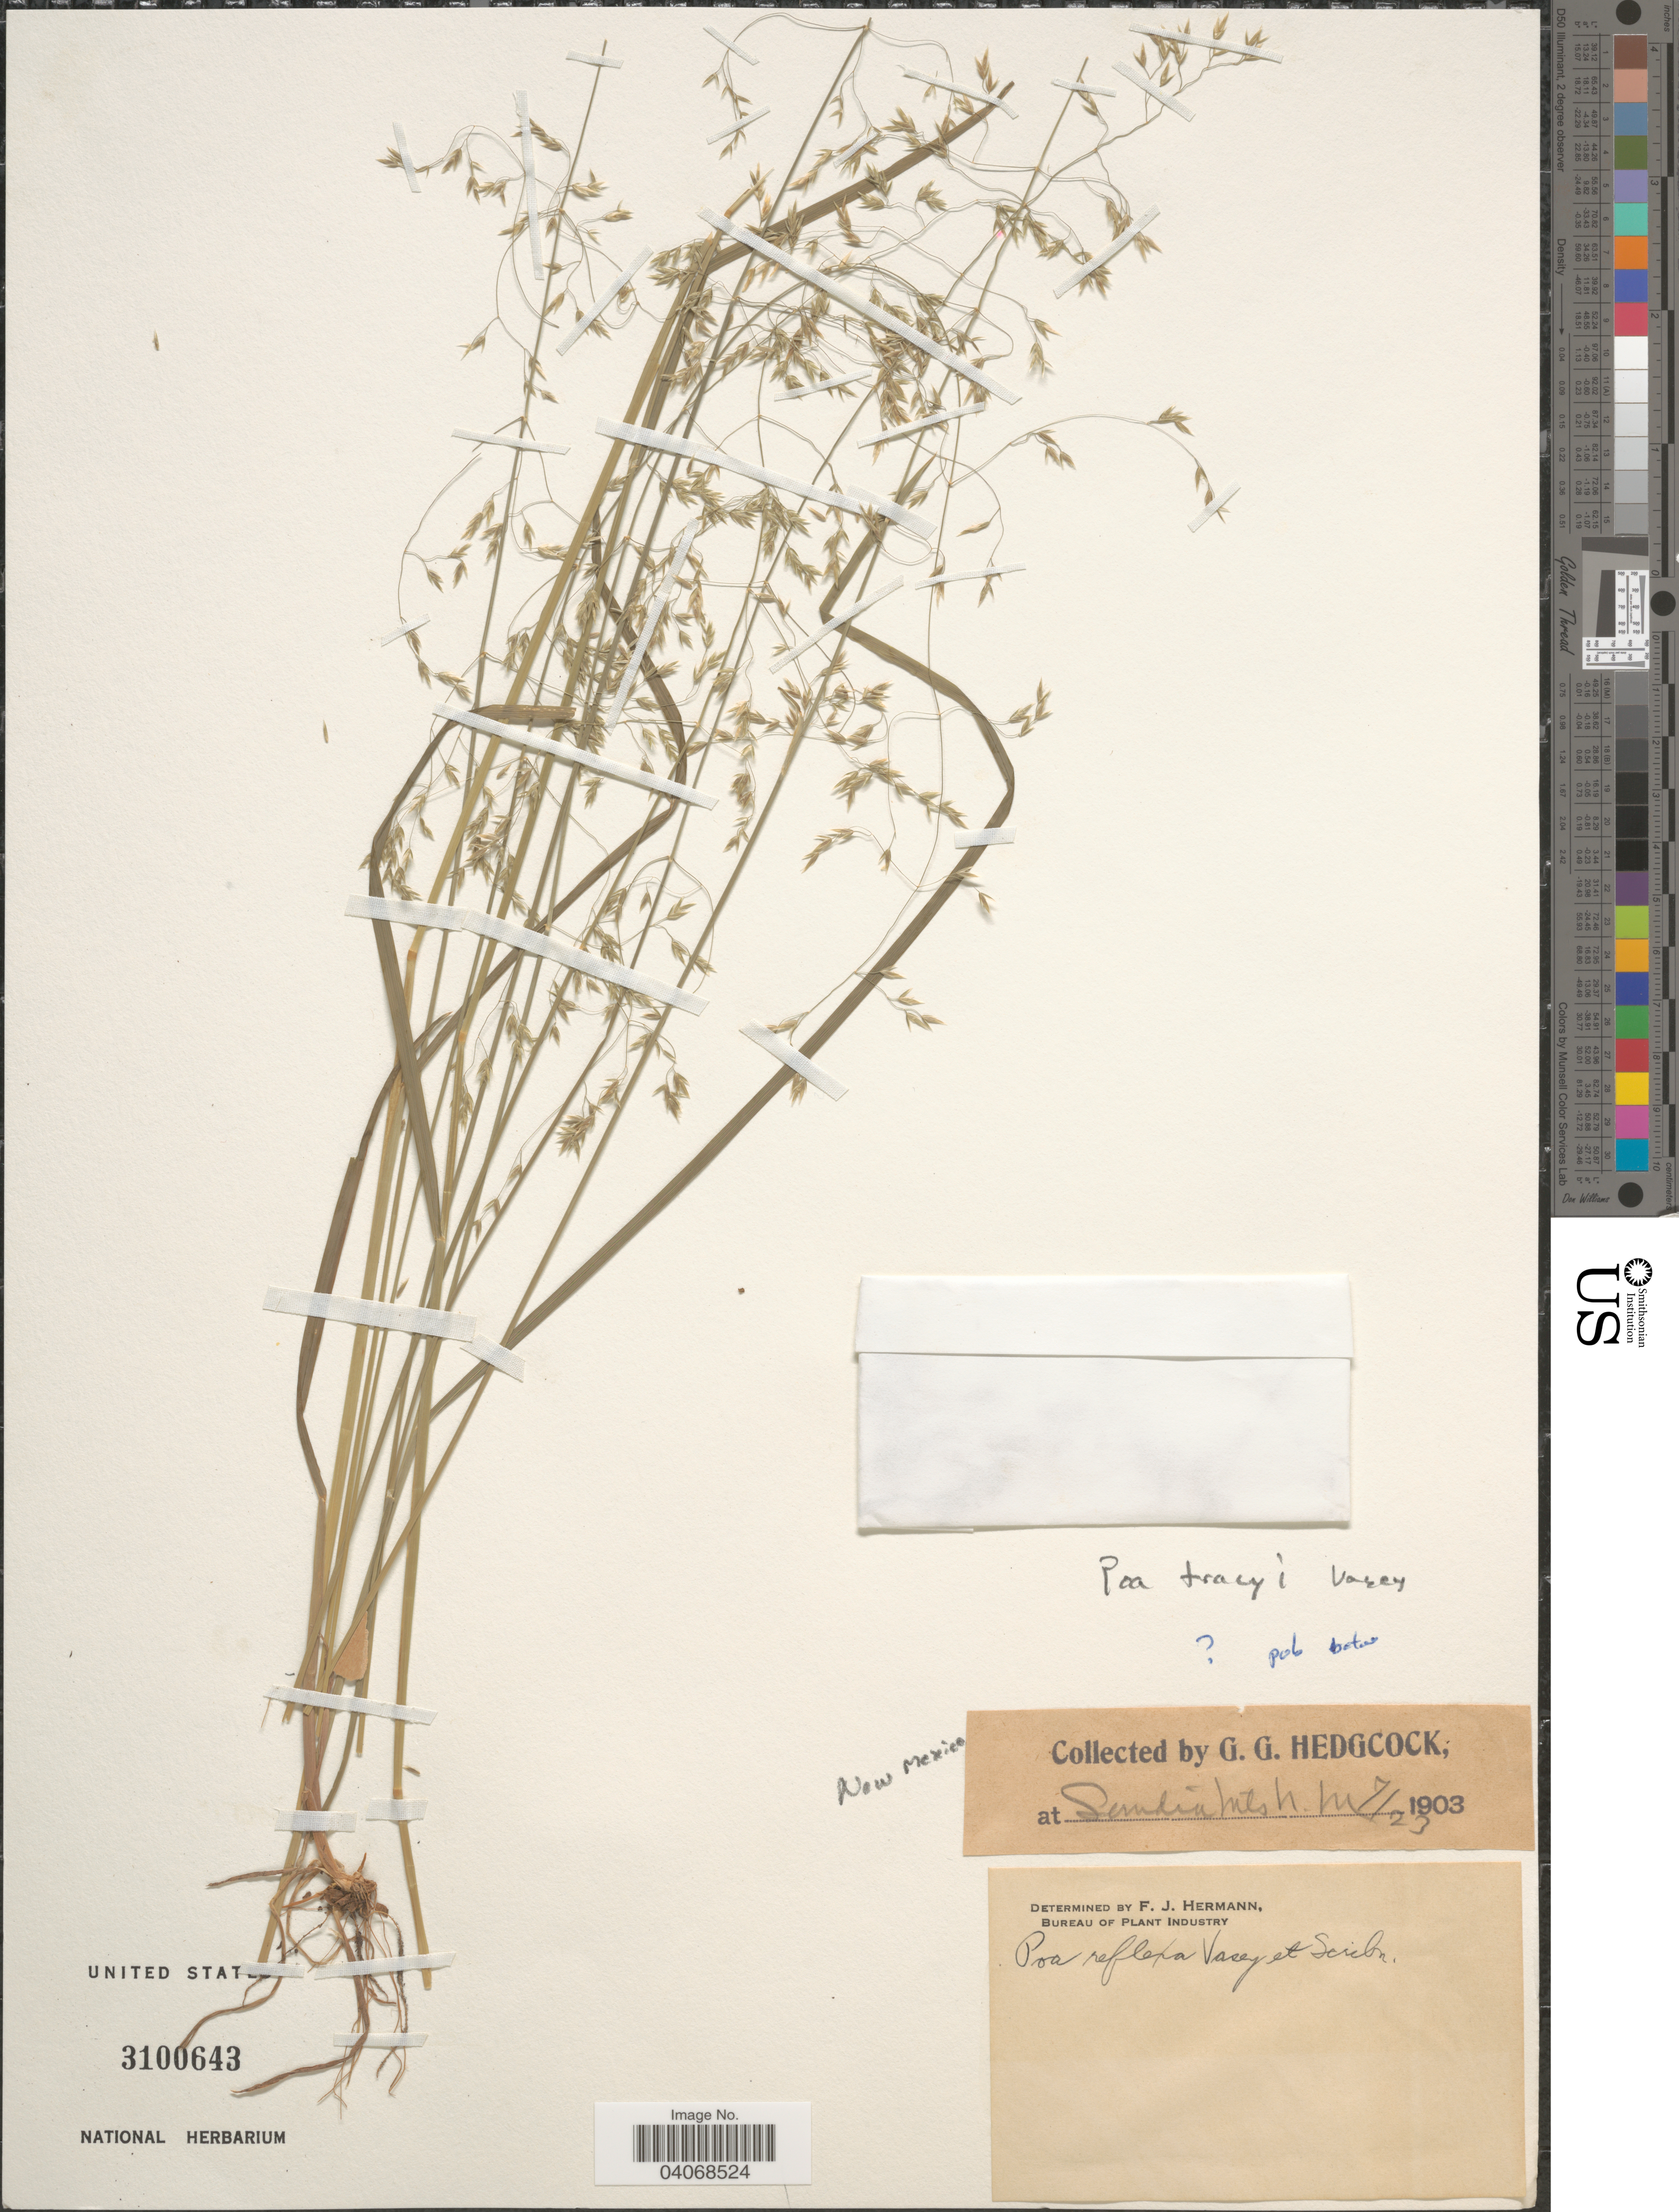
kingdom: Plantae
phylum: Tracheophyta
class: Liliopsida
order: Poales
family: Poaceae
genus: Poa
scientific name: Poa tracyi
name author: Vasey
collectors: G. Hedgcock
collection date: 1903-07-23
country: United States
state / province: New Mexico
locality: At Sandia Mts.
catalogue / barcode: US 3100643